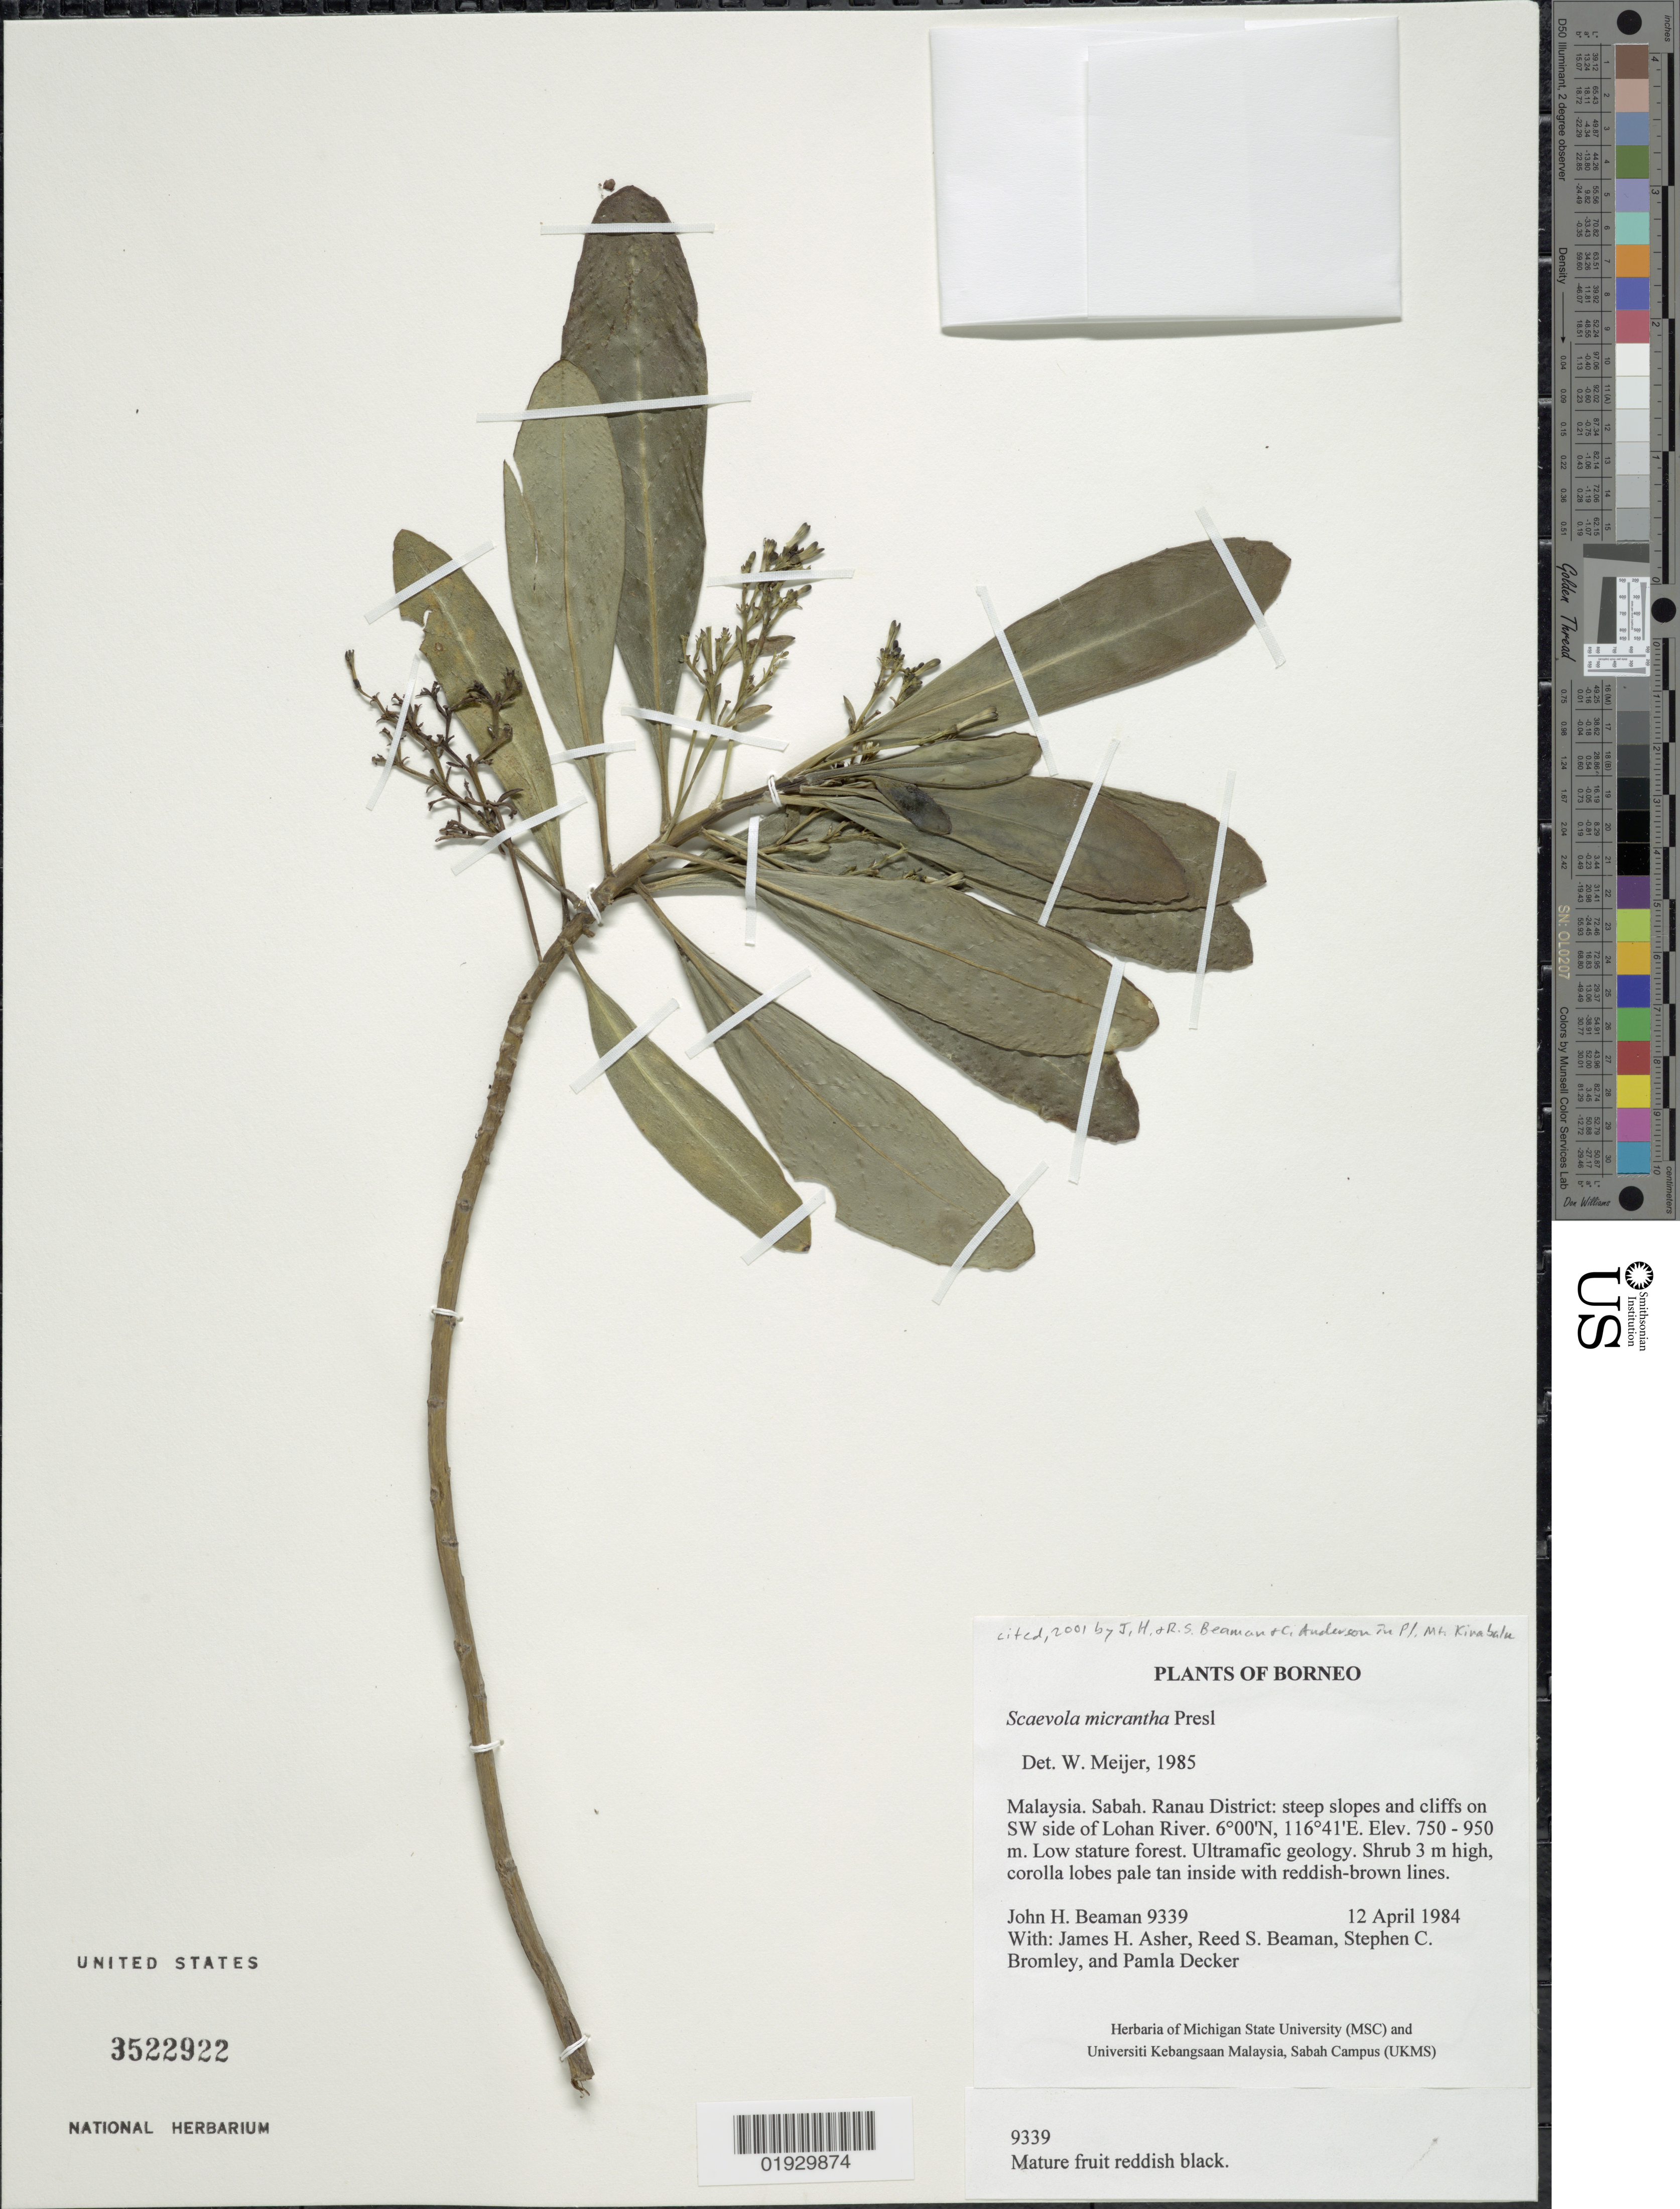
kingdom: Plantae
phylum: Tracheophyta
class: Magnoliopsida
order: Asterales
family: Goodeniaceae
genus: Scaevola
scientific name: Scaevola micrantha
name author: C. Presl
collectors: J. H. Beaman, J. Asher, R. S. Beaman, S. Bromley & P. Decker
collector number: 9339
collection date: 1984-04-12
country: Malaysia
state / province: Sabah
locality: Ranau District: steep slopes and cliffs on SW side of Lohan River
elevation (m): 750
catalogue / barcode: US 3522922